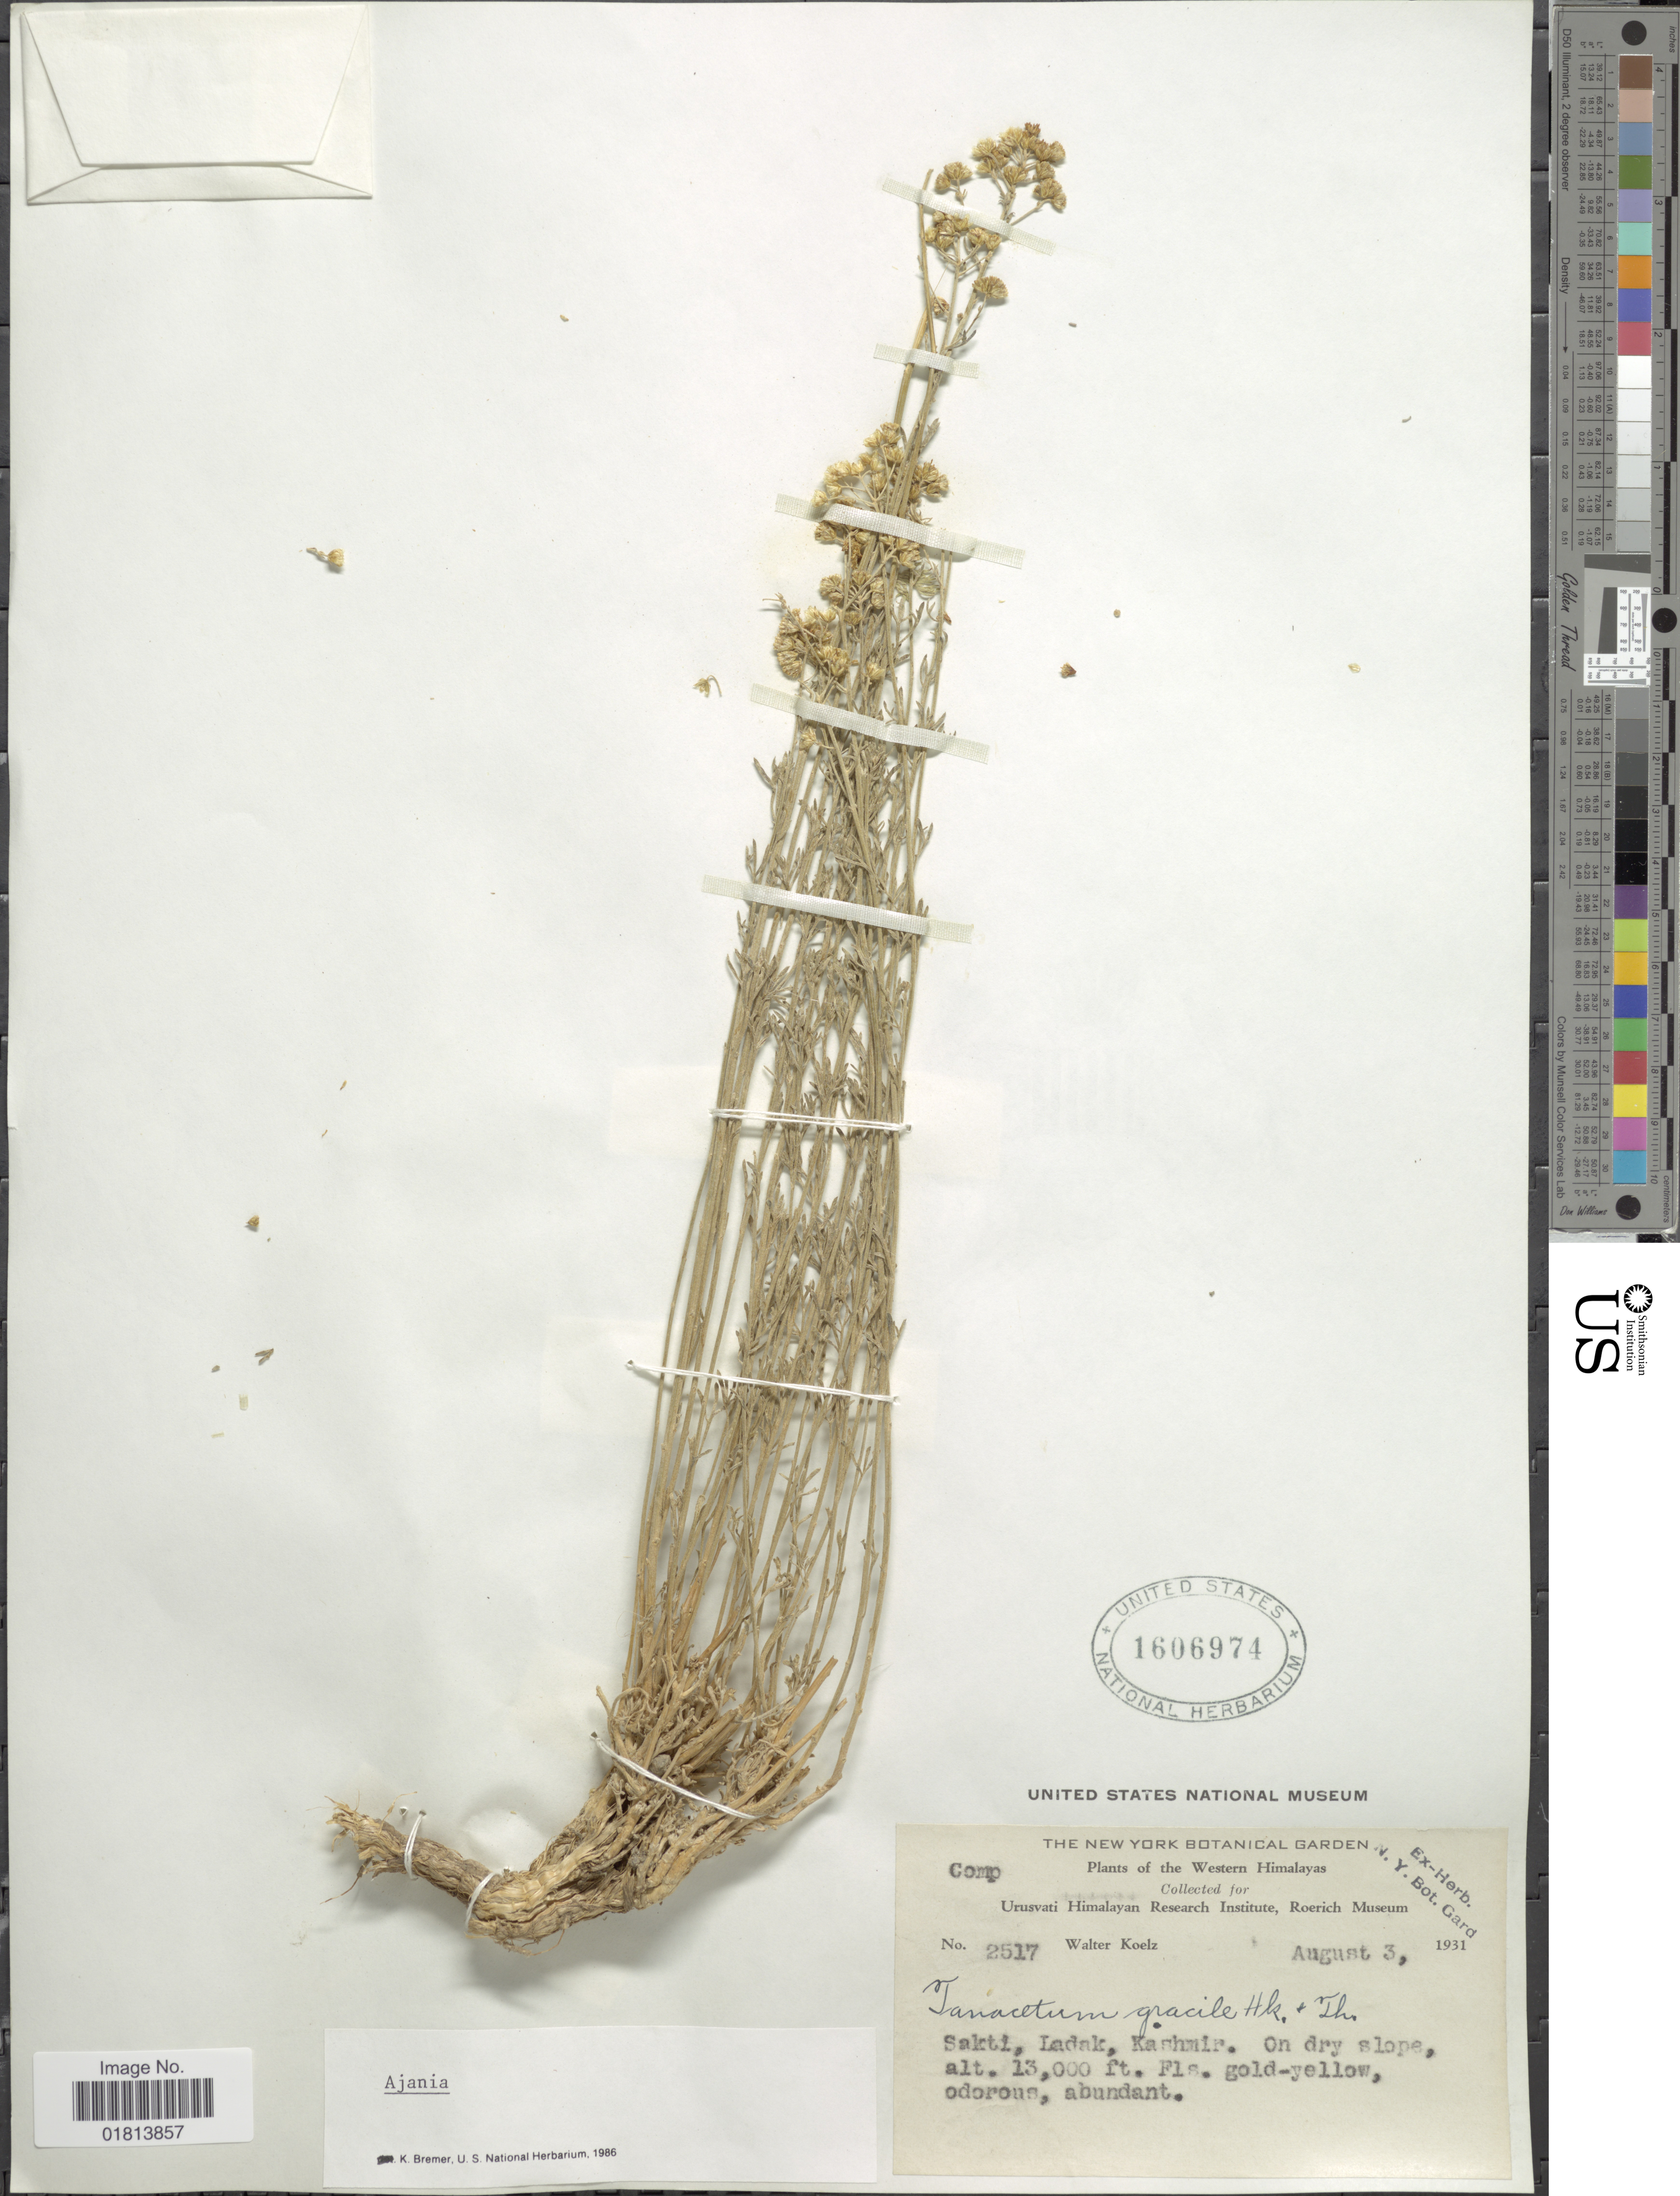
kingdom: Plantae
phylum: Tracheophyta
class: Magnoliopsida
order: Asterales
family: Asteraceae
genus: Ajania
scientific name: Ajania gracilis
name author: Hook. f. & Thomson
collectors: W. N. Koelz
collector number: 2517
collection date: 1931-08-03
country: India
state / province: Ladakh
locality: The Western Himalayas, Sakti, Ladak, Kashmir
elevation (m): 3962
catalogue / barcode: US 1606974